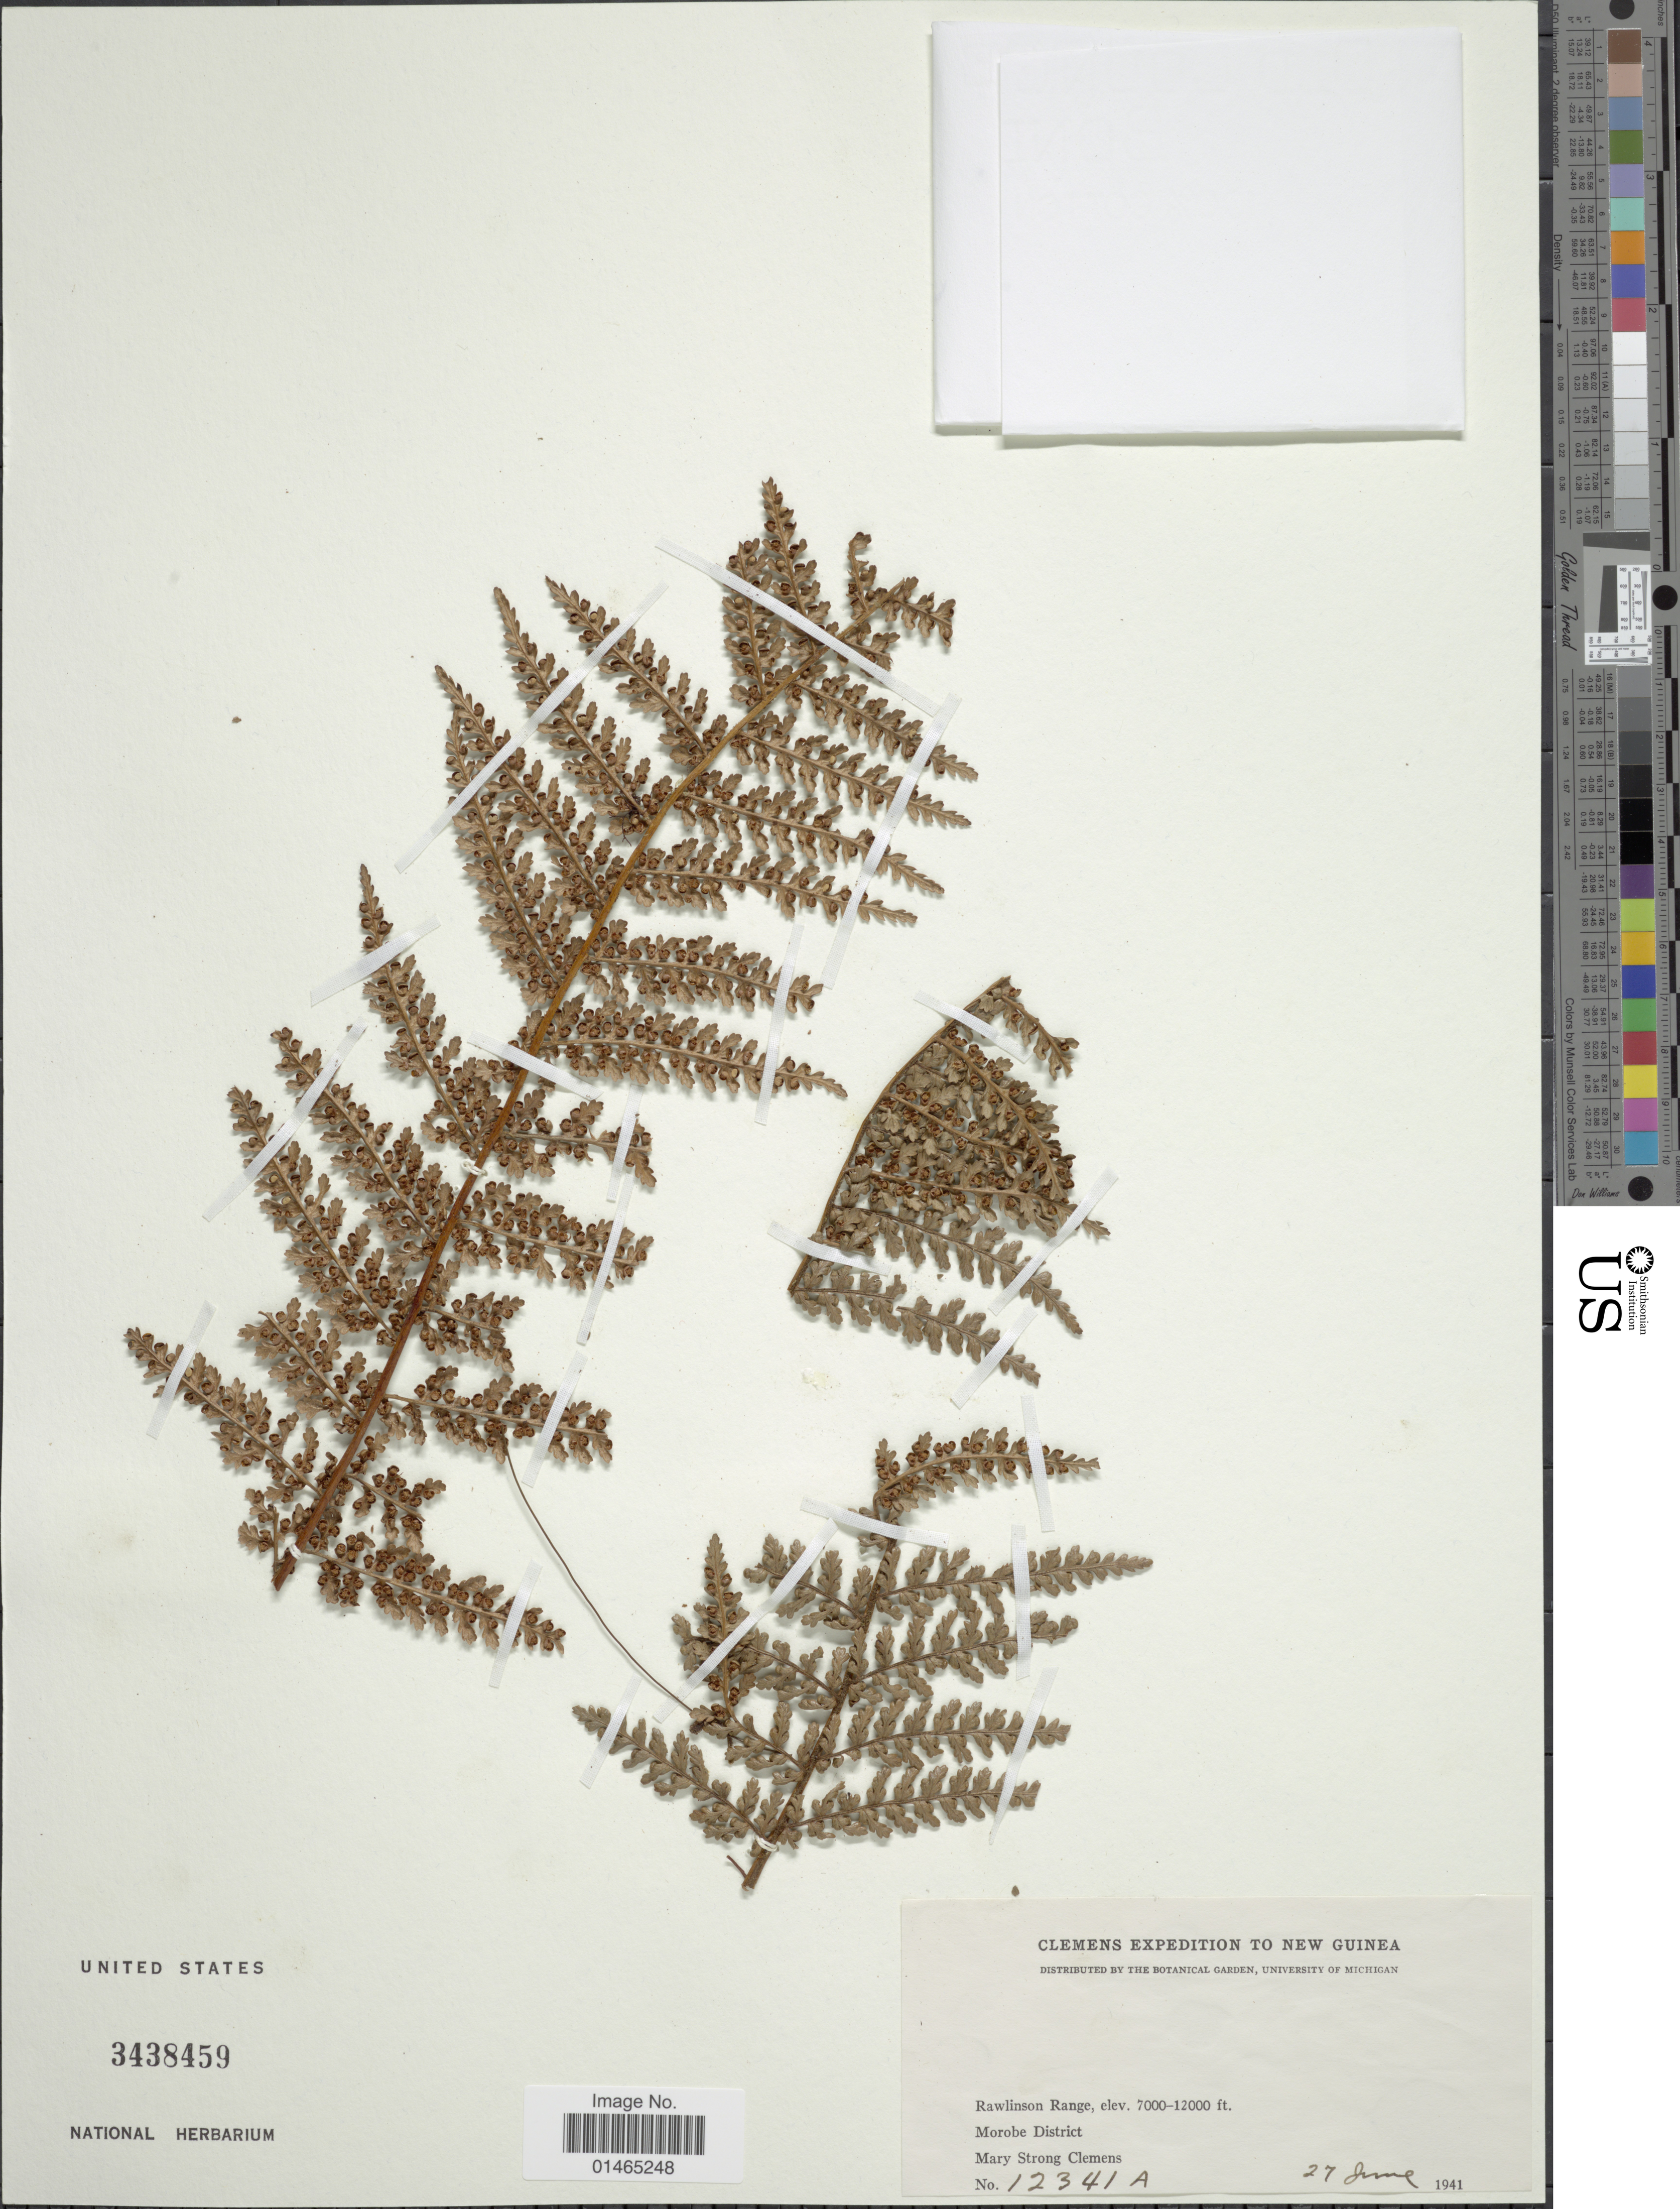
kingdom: Plantae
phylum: Tracheophyta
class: Polypodiopsida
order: Polypodiales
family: Dennstaedtiaceae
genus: Dennstaedtia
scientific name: Dennstaedtia sp.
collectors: M. S. Clemens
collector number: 12341A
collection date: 1941-06-27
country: Papua New Guinea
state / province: Morobe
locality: Rawlinson Range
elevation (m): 2134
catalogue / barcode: US 3438459